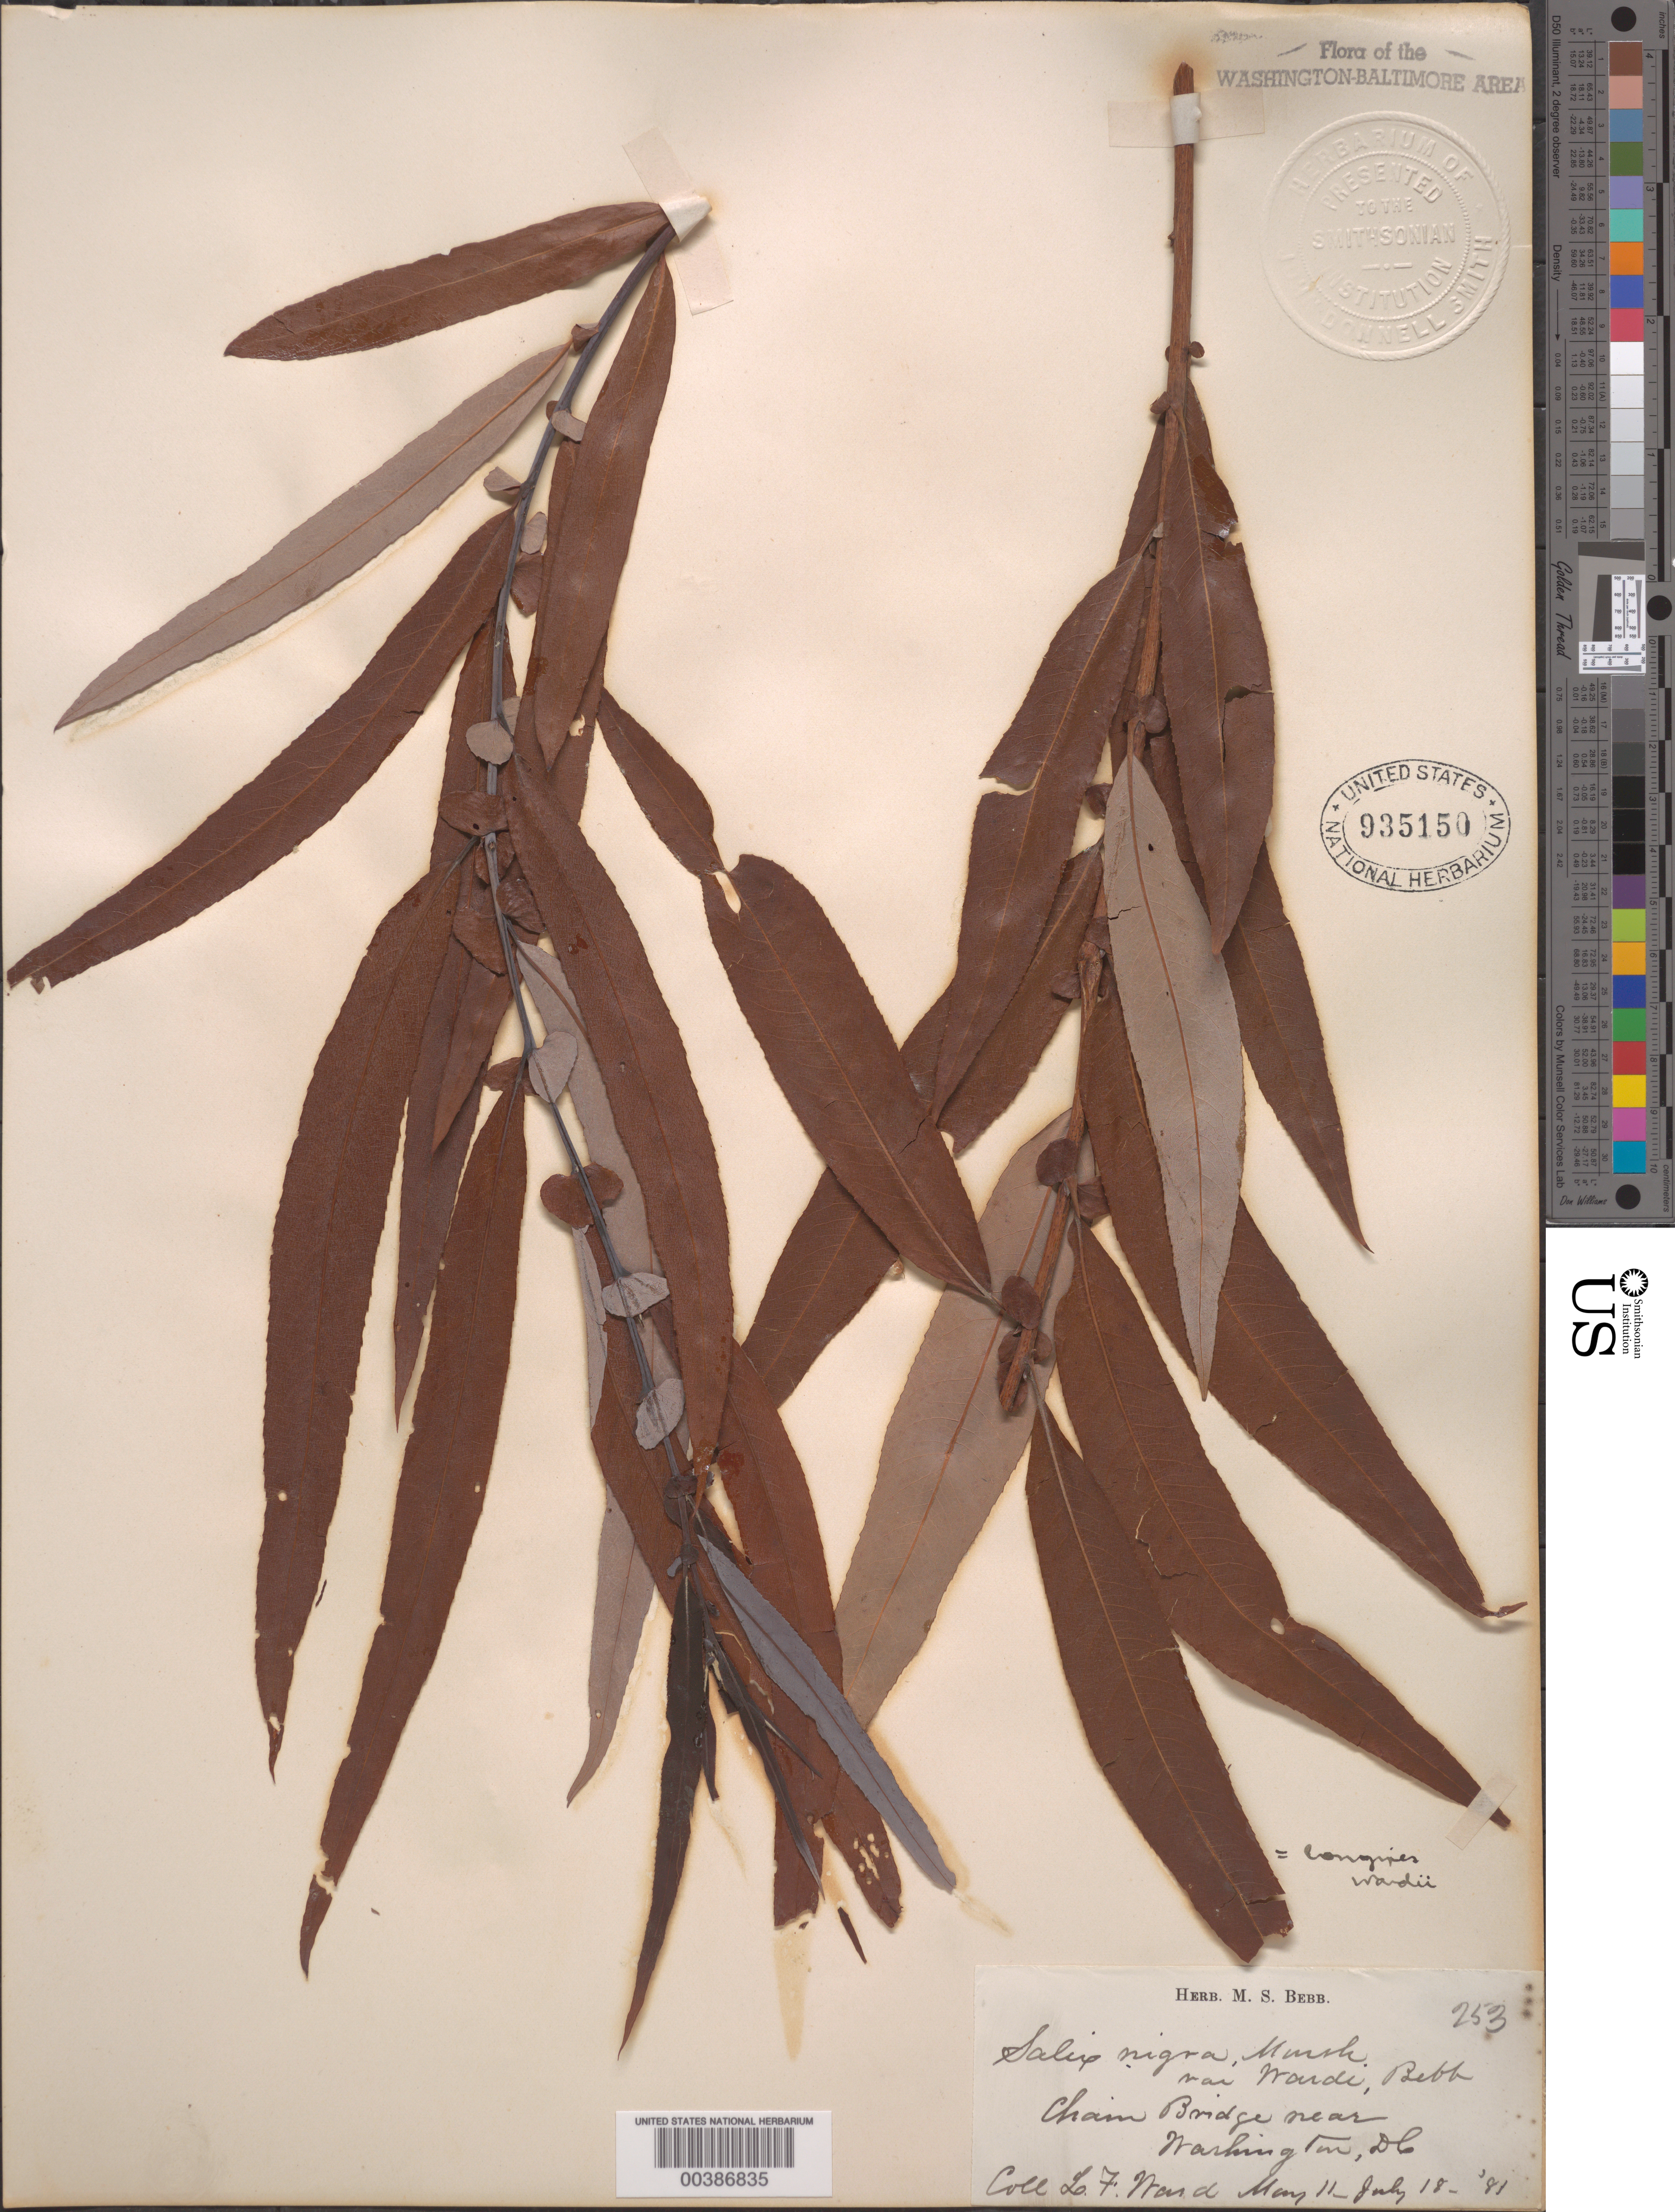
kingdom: Plantae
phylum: Tracheophyta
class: Magnoliopsida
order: Malpighiales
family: Salicaceae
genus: Salix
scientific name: Salix caroliniana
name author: Michx.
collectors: L. F. Ward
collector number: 253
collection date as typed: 11 May 1881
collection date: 1881-05-11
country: United States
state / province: District of Columbia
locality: Chain Bridge C. and O. Canal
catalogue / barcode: US 935150